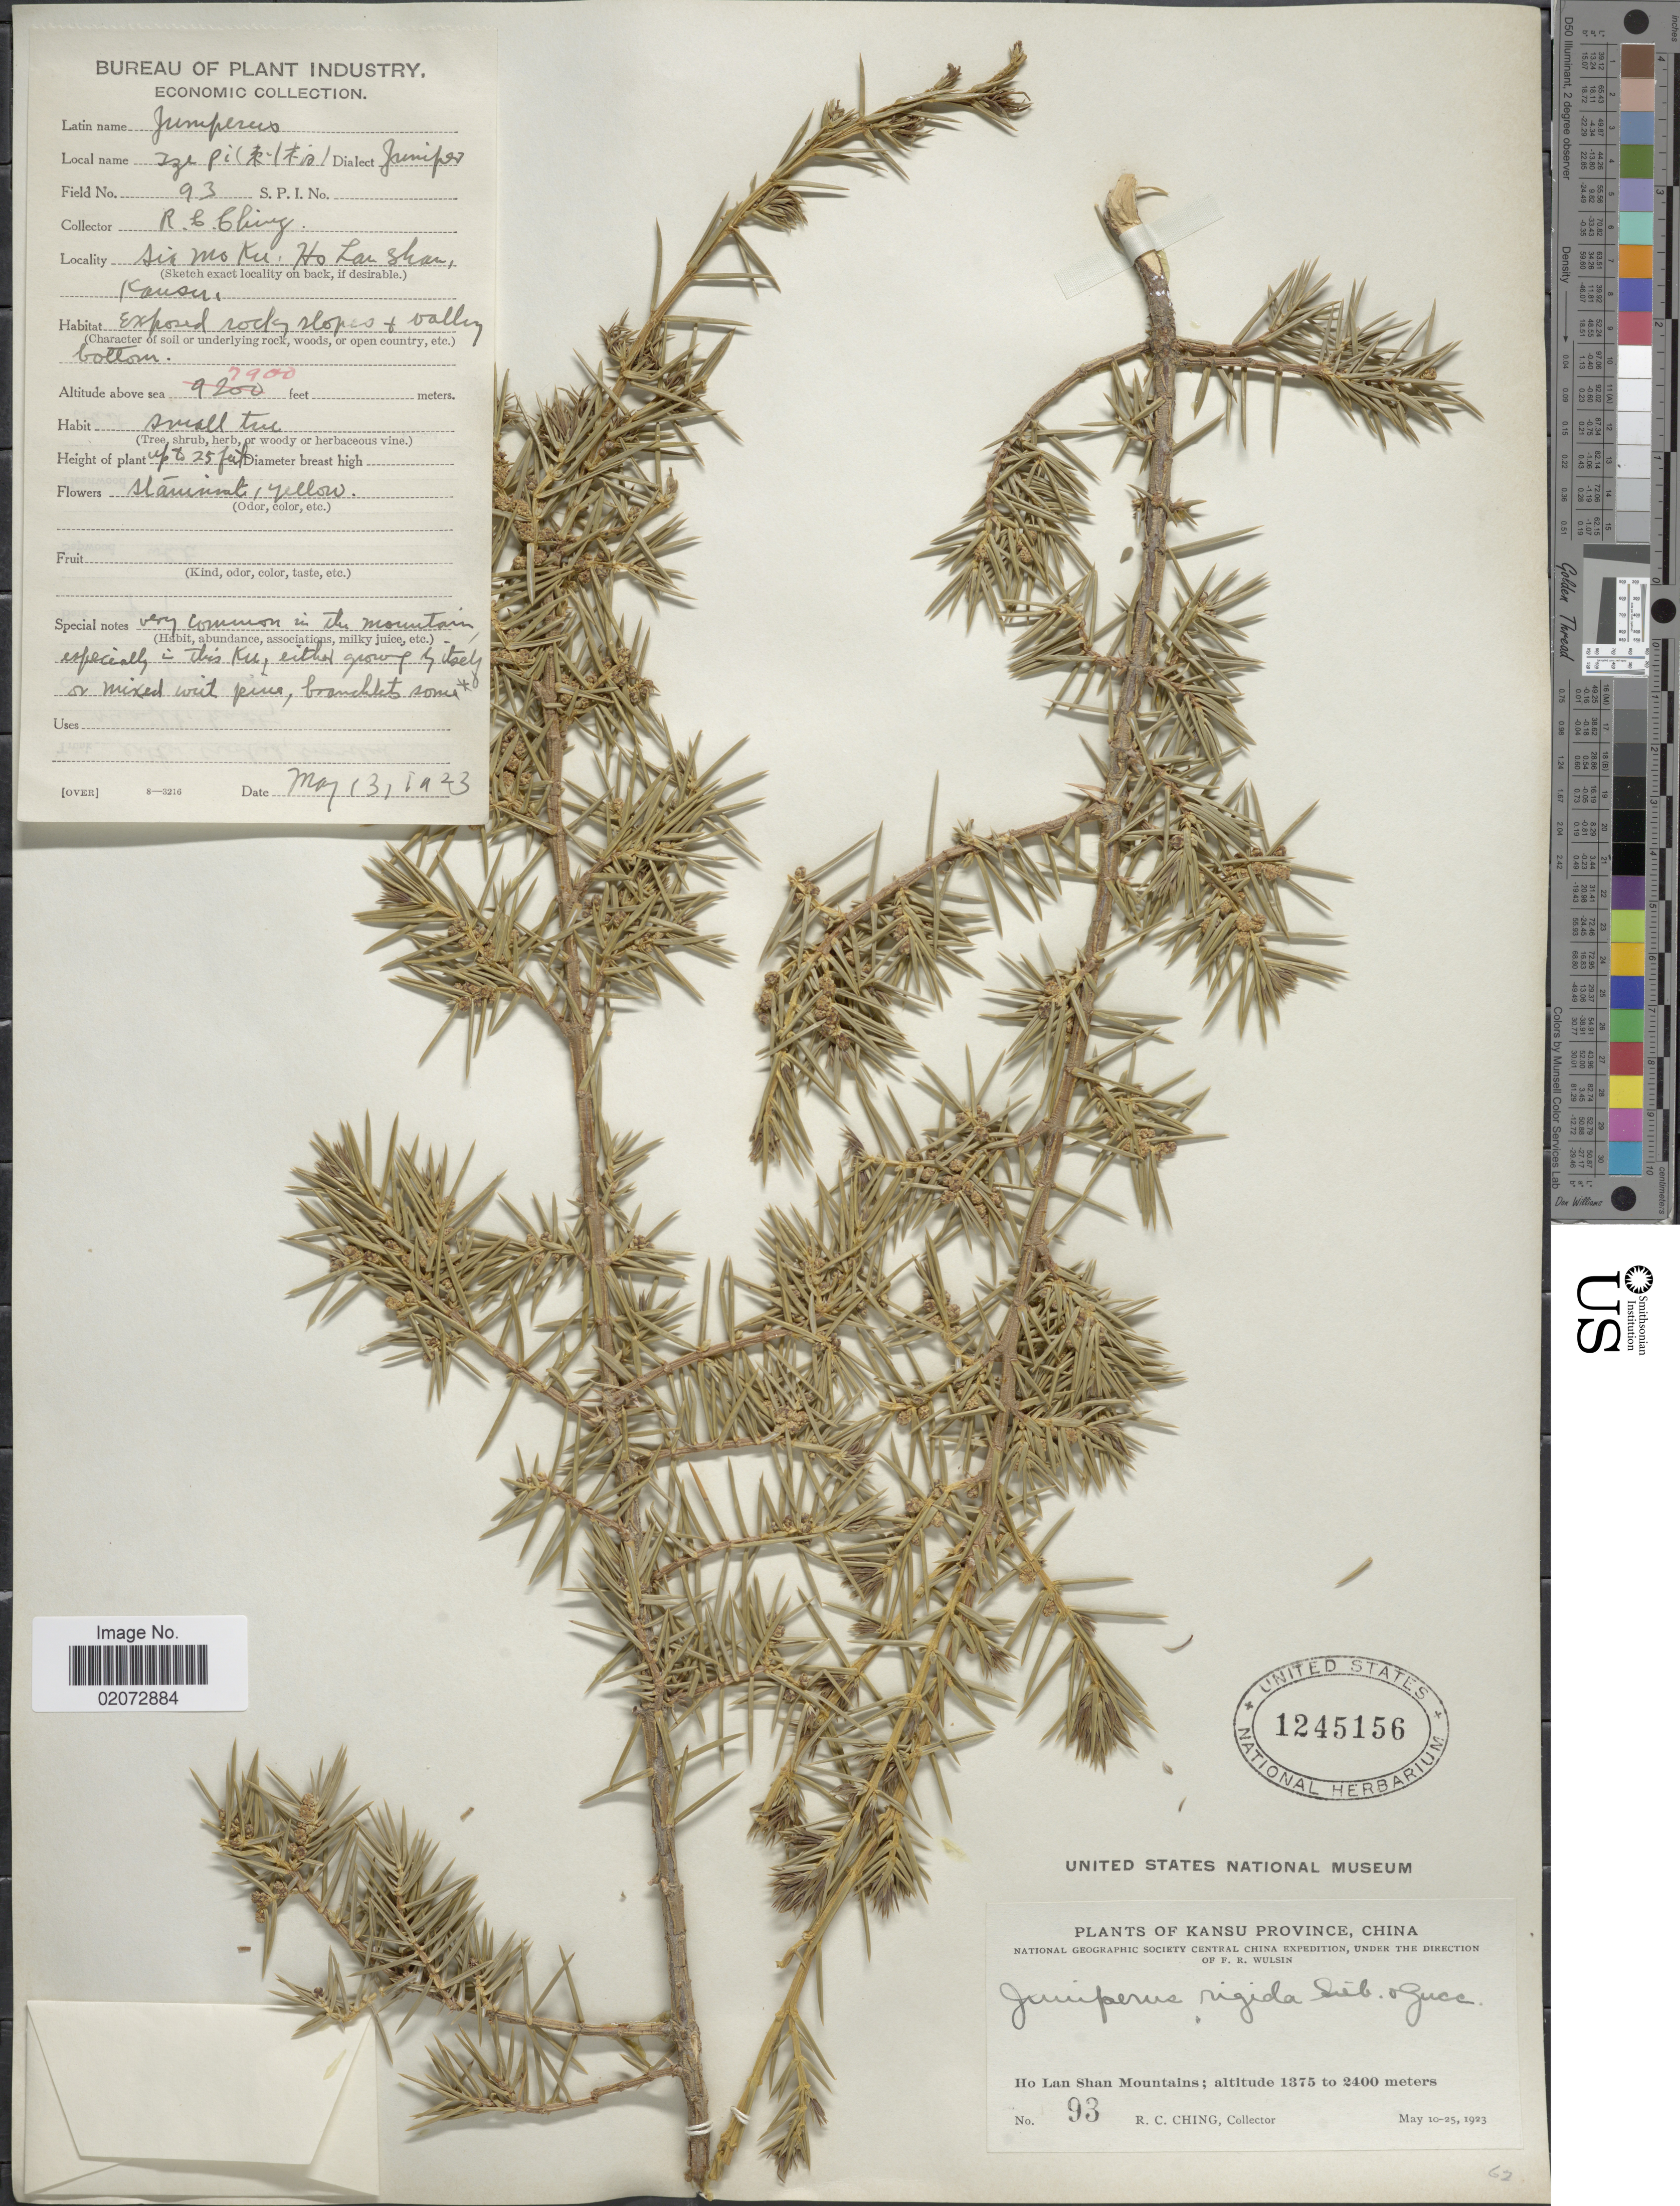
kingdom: Plantae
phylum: Tracheophyta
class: Pinopsida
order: Pinales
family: Cupressaceae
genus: Juniperus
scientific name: Juniperus rigida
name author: Siebold & Zucc.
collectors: R. C. Ching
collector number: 93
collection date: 1923-05-13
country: China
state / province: Gansu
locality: Kansu Province, Ho Lan Shan Mountains, Sia Mo Ku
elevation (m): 2408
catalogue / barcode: US 1245156